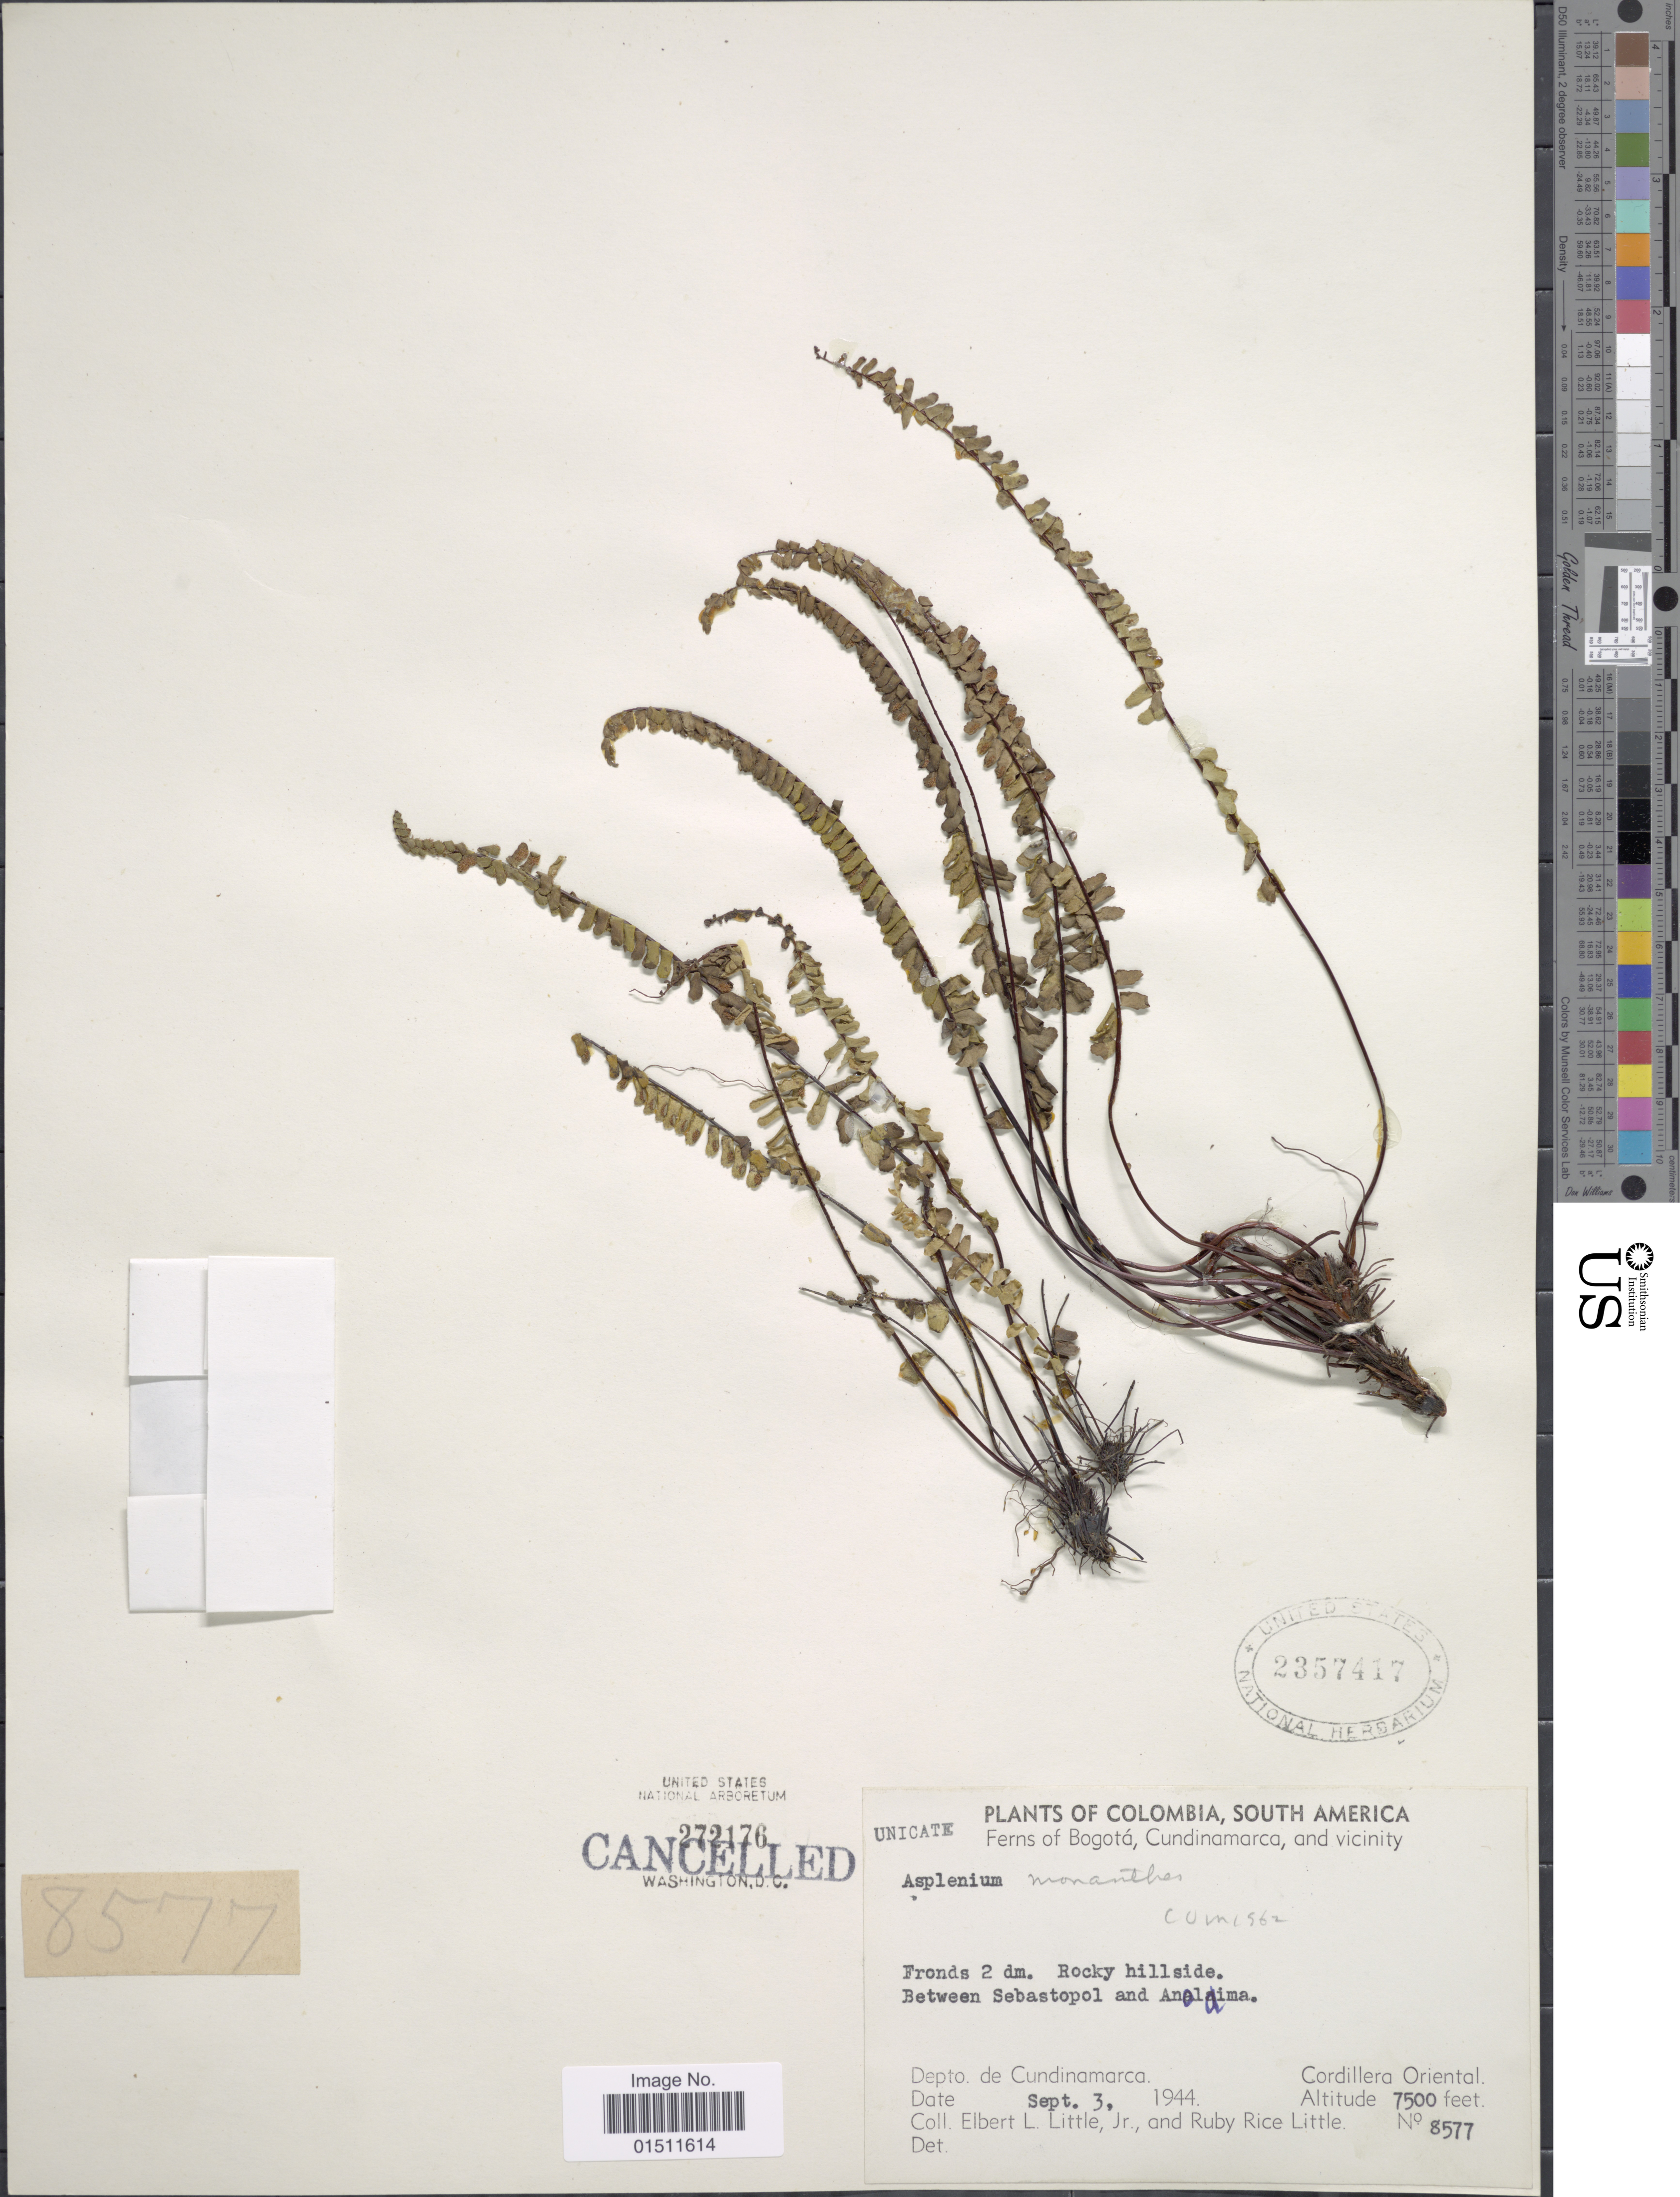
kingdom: Plantae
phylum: Tracheophyta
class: Polypodiopsida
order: Polypodiales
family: Aspleniaceae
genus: Asplenium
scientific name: Asplenium monanthes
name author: L.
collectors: E. L. Little & R. R. Little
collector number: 8577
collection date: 1944-09-03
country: Colombia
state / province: Cundinamarca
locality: Colombia, South America, Bogota, Cundinamarca, and vicinity, Fronds 2 dm. Rocky hillside, between Sebastopol and Anolaima, Depto de Cundinamarca, Cordillera Oriental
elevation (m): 2286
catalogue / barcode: US 2357417